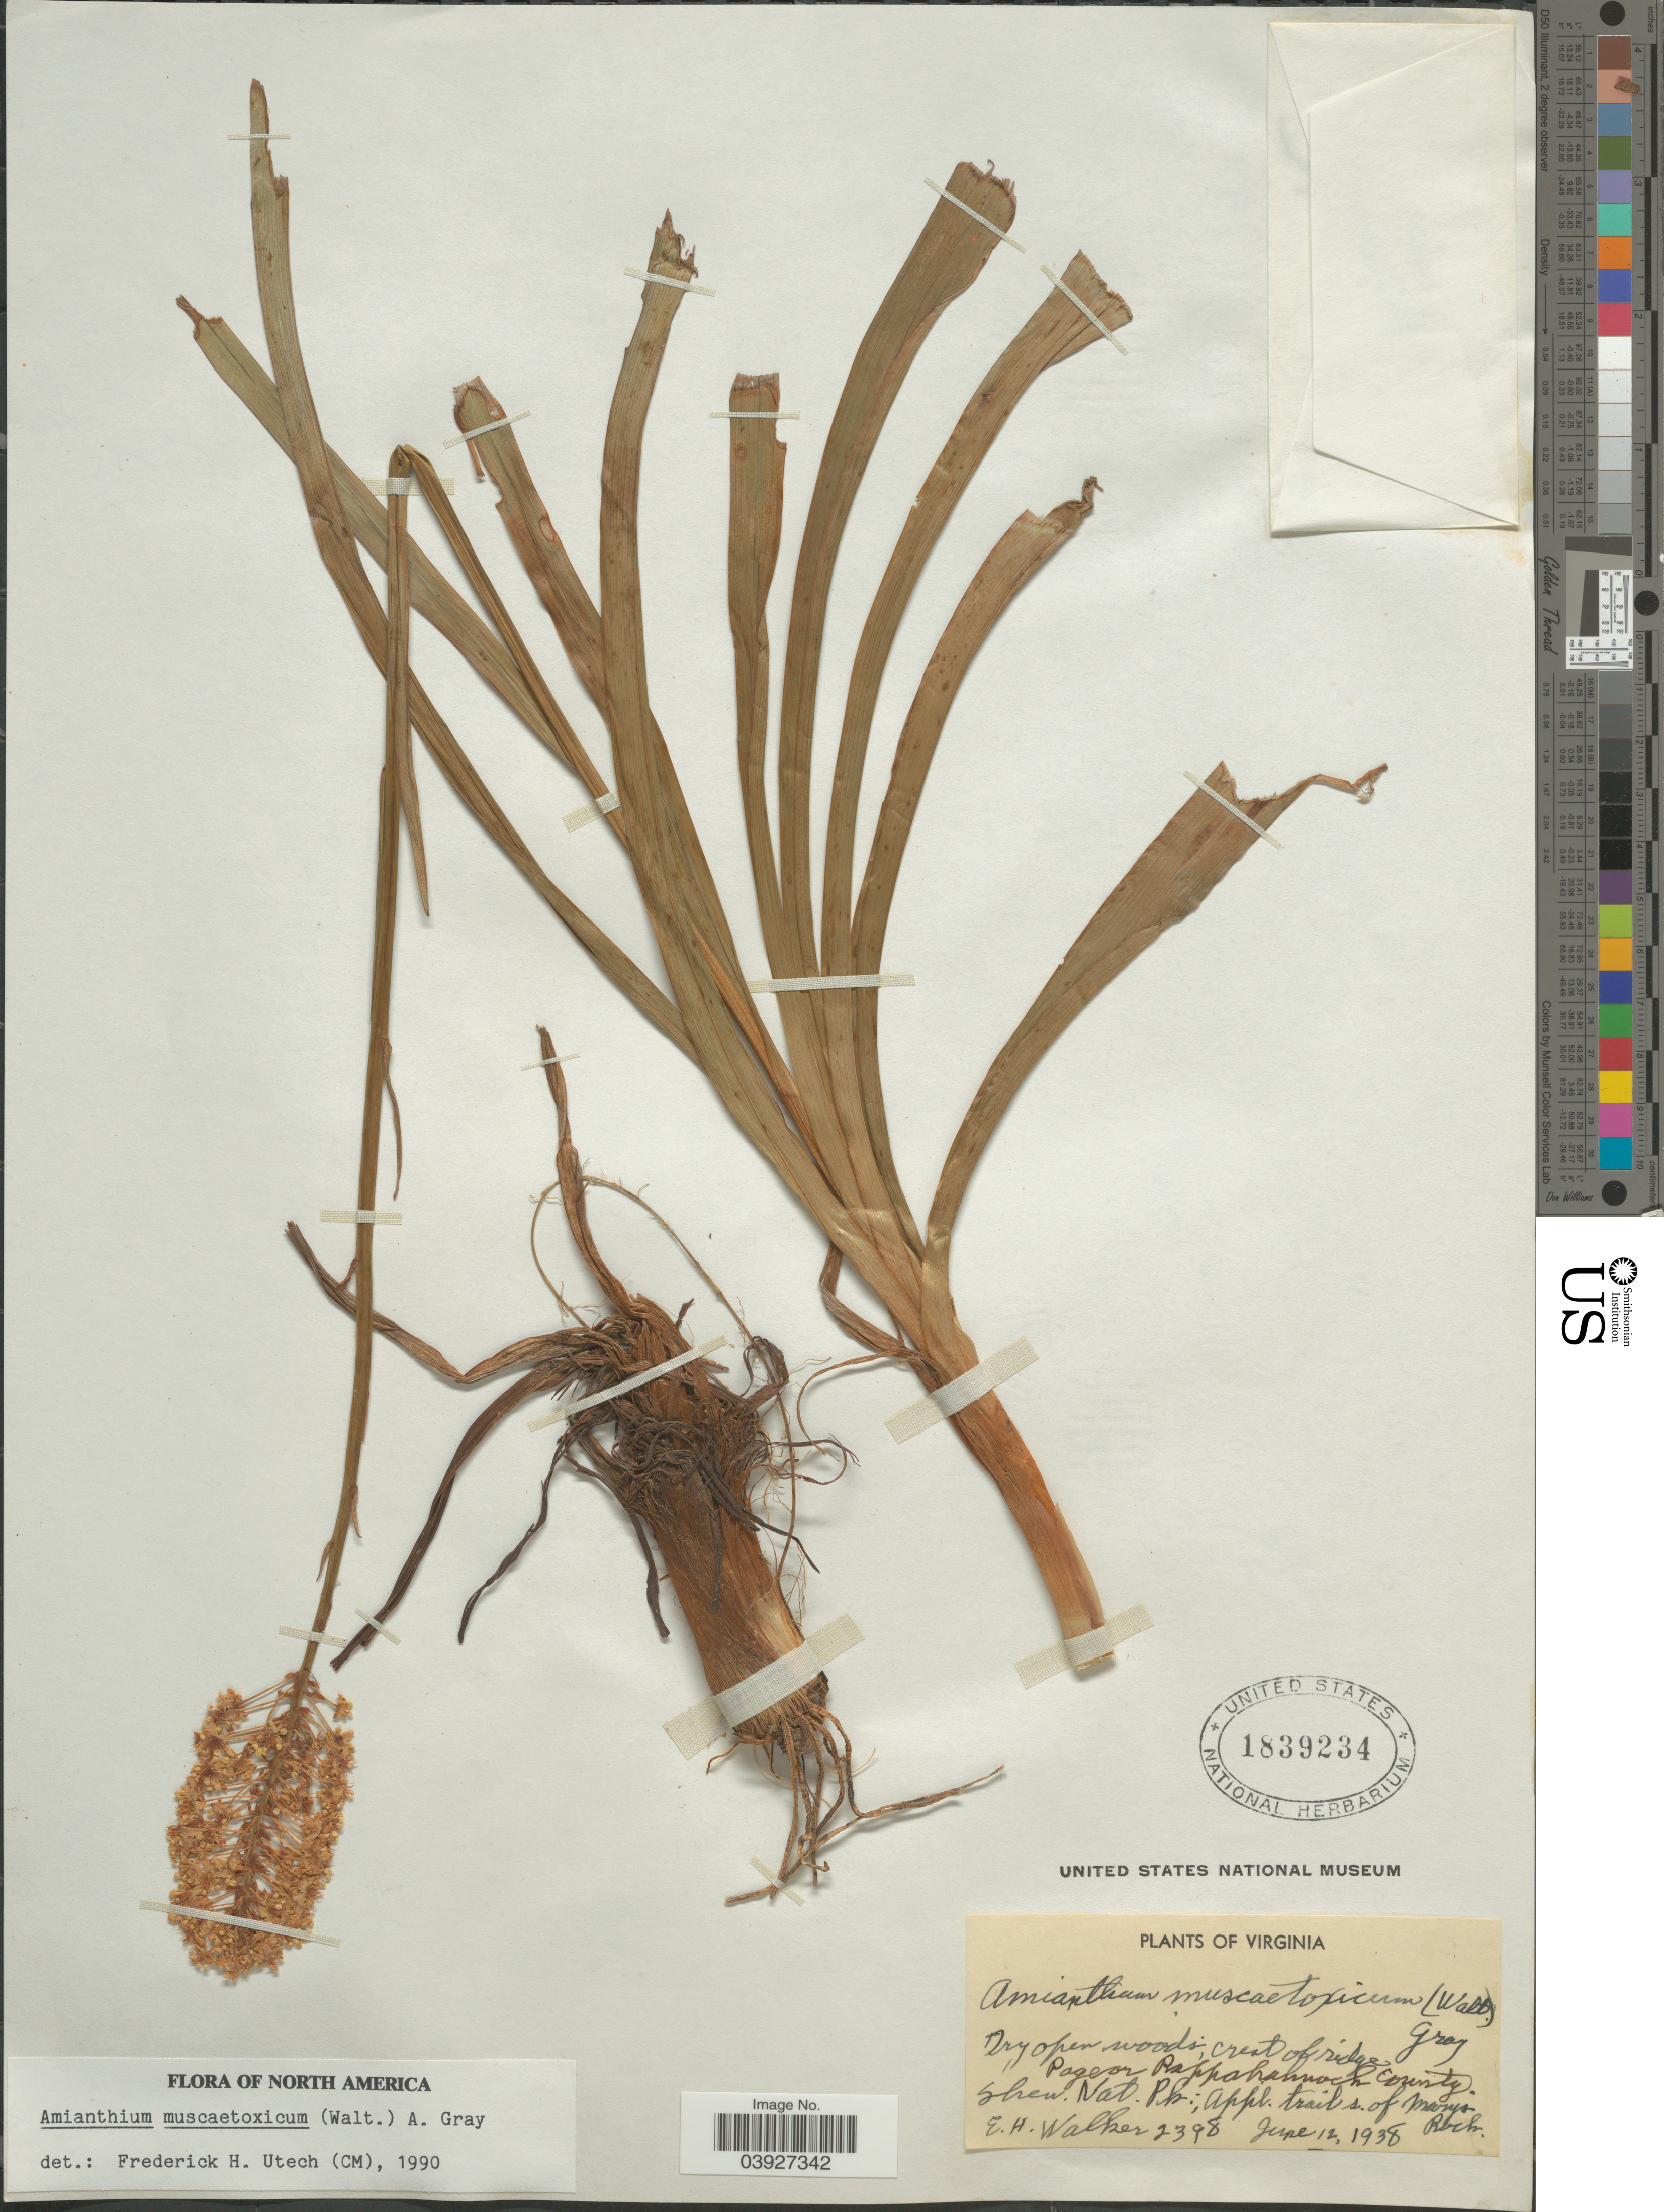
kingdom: Plantae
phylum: Tracheophyta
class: Liliopsida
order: Liliales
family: Melanthiaceae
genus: Amianthium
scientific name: Amianthium muscitoxicum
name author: (Walter) A. Gray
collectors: E. H. Walker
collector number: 2398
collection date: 1938-06-12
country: United States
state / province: Virginia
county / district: Page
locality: Page or Rappahannock County. Shen. Nat. Pk.; Appl. trail s. of Marys Rock.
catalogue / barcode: US 1839234